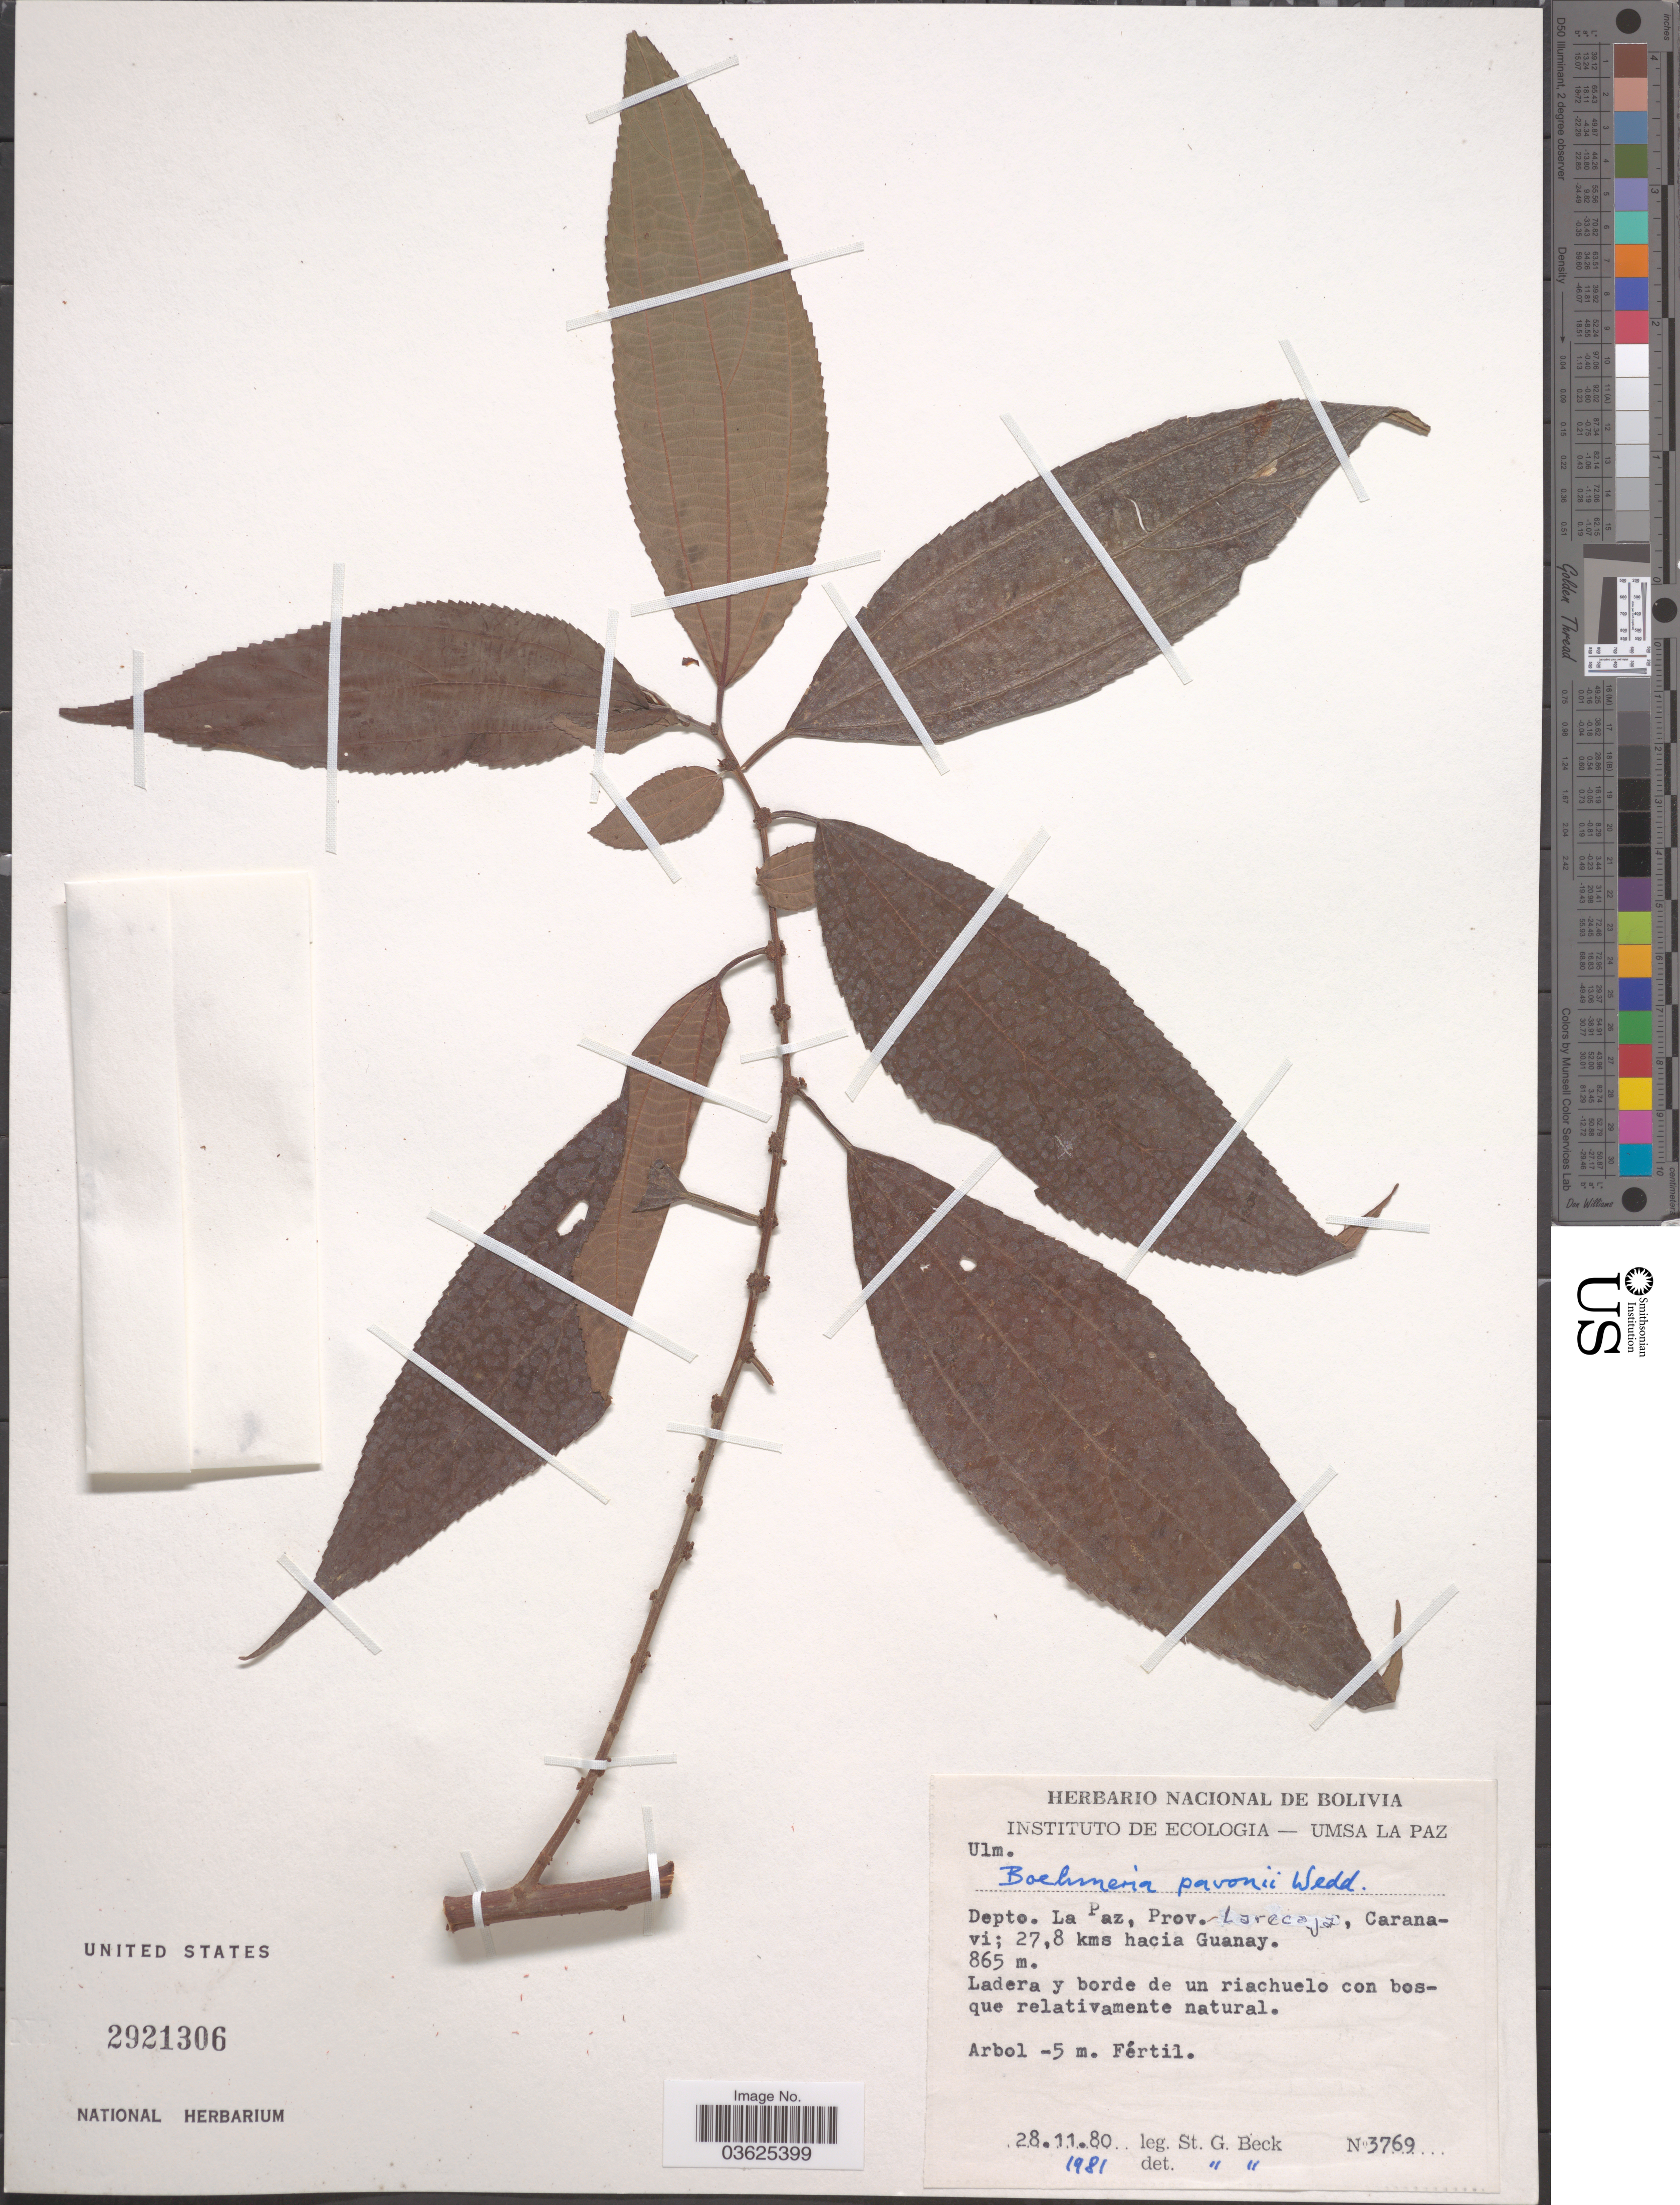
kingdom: Plantae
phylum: Tracheophyta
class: Magnoliopsida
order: Rosales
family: Urticaceae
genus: Boehmeria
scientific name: Boehmeria pavonii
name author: Wedd.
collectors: S. G. Beck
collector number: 3769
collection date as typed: Transcribed d/m/y: 28/11/80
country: Bolivia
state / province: La Paz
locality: Depto. La Paz, Prov. Larecaja, Caranavi; 27.8 kms hacia Guanay.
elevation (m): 865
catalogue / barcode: US 2921306